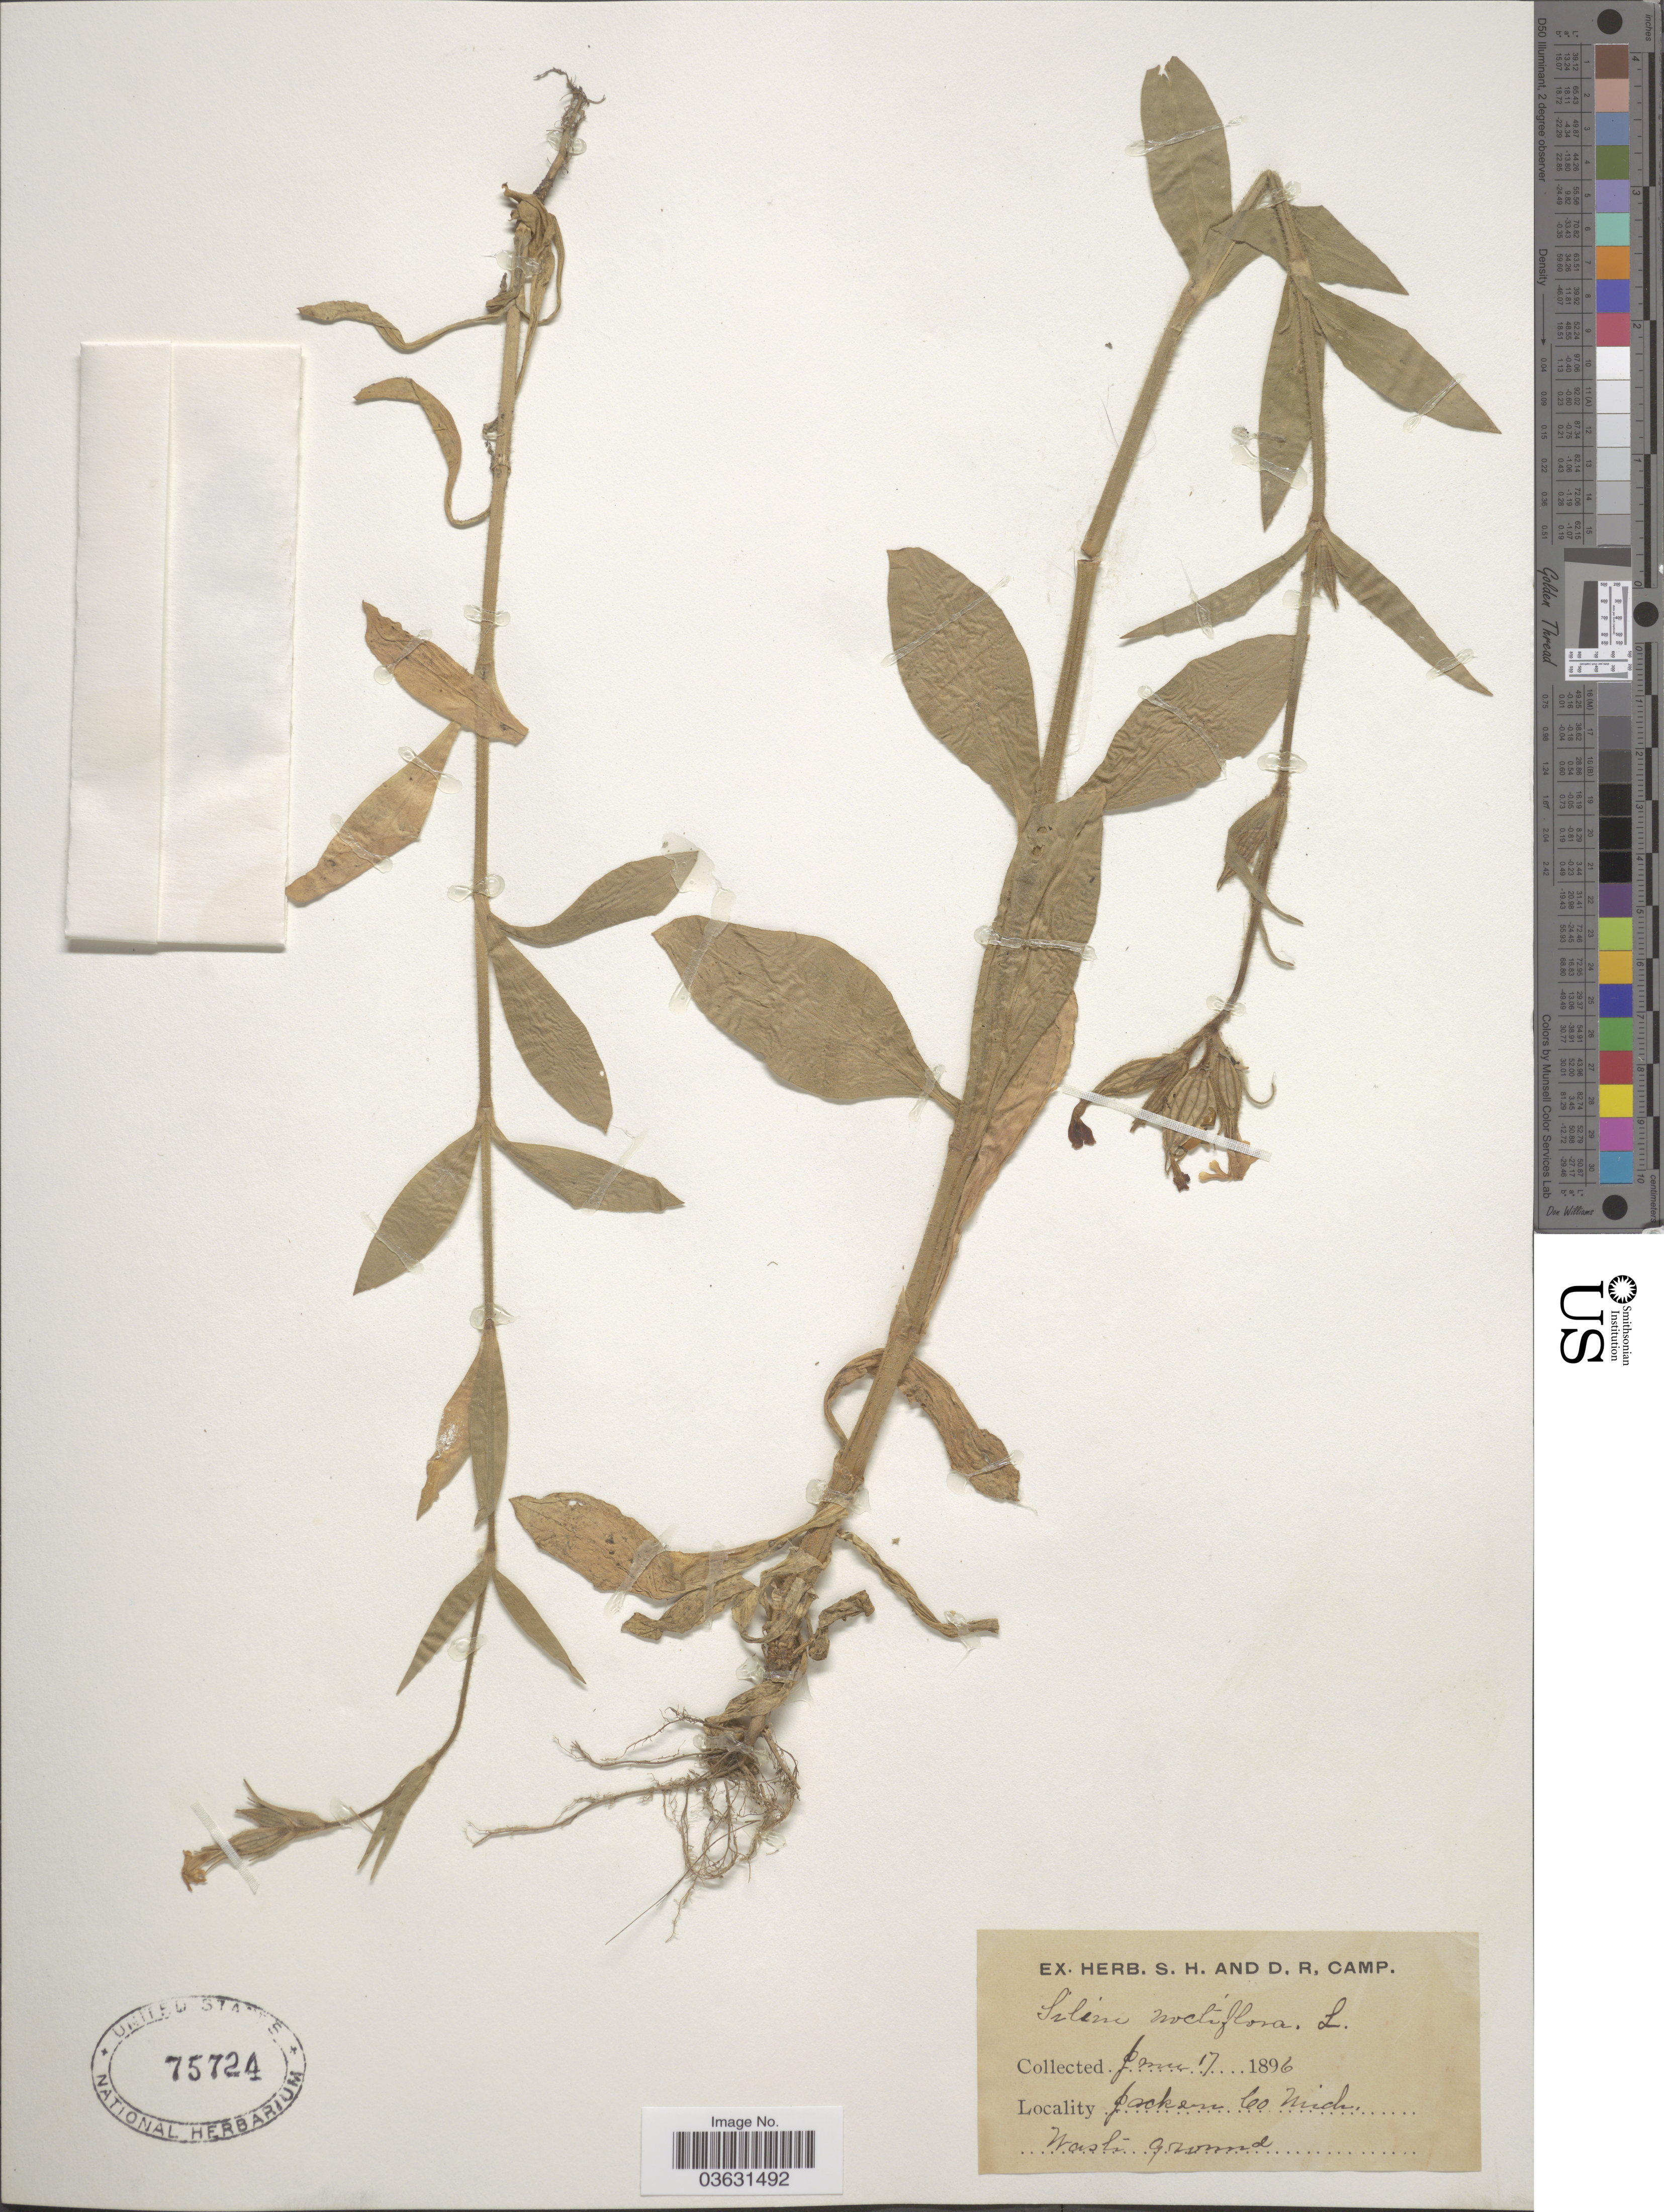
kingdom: Plantae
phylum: Tracheophyta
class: Magnoliopsida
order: Caryophyllales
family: Caryophyllaceae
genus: Silene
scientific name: Silene noctiflora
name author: L.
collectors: ex herb. S. H and D. R. Camp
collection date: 1896-06-17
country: United States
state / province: Michigan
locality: Jackson Co.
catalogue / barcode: US 75724